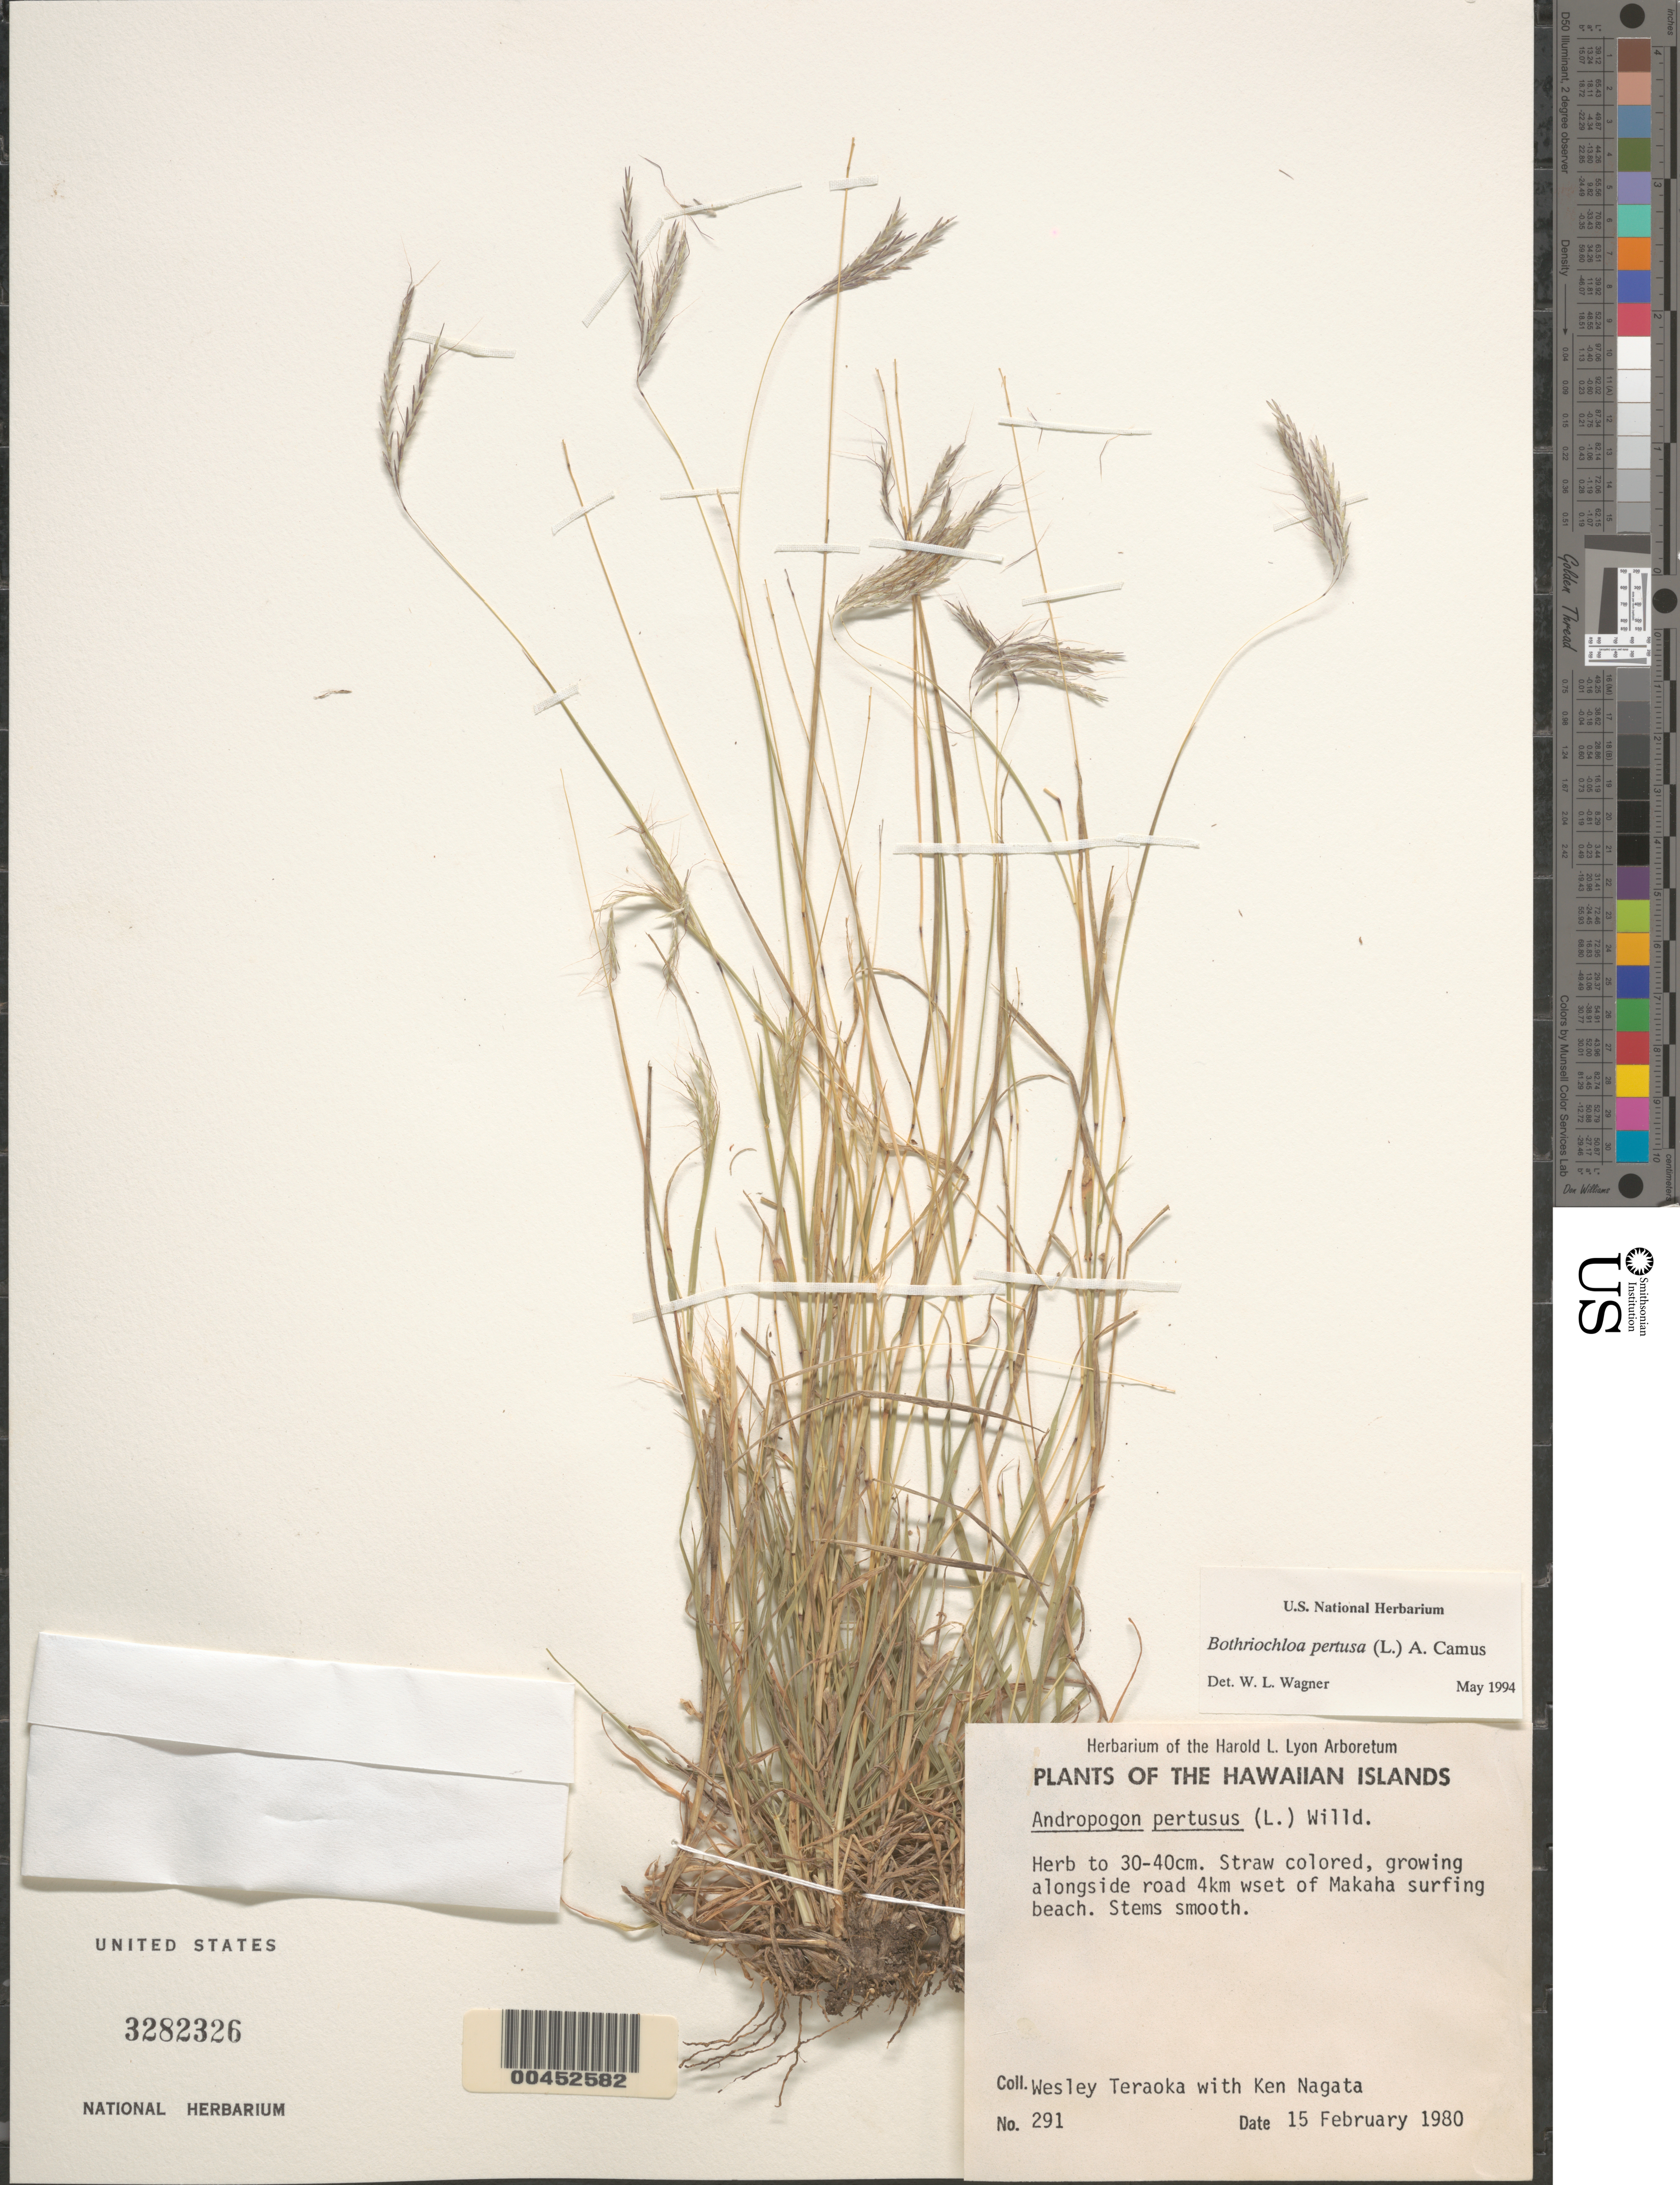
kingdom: Plantae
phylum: Tracheophyta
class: Liliopsida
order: Poales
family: Poaceae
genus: Bothriochloa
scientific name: Bothriochloa pertusa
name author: (L.) A. Camus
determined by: Wagner, W. L., (BOT), Smithsonian Institution - National Museum of Natural History (UNITED STATES)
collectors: W. Teraoka & K. Nagata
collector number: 291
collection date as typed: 15 Feb 1980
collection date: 1980-02-15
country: United States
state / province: Hawaii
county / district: Honolulu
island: Oahu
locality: Alongside road 4 km west of Makaha surfing beach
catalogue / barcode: US 3282326